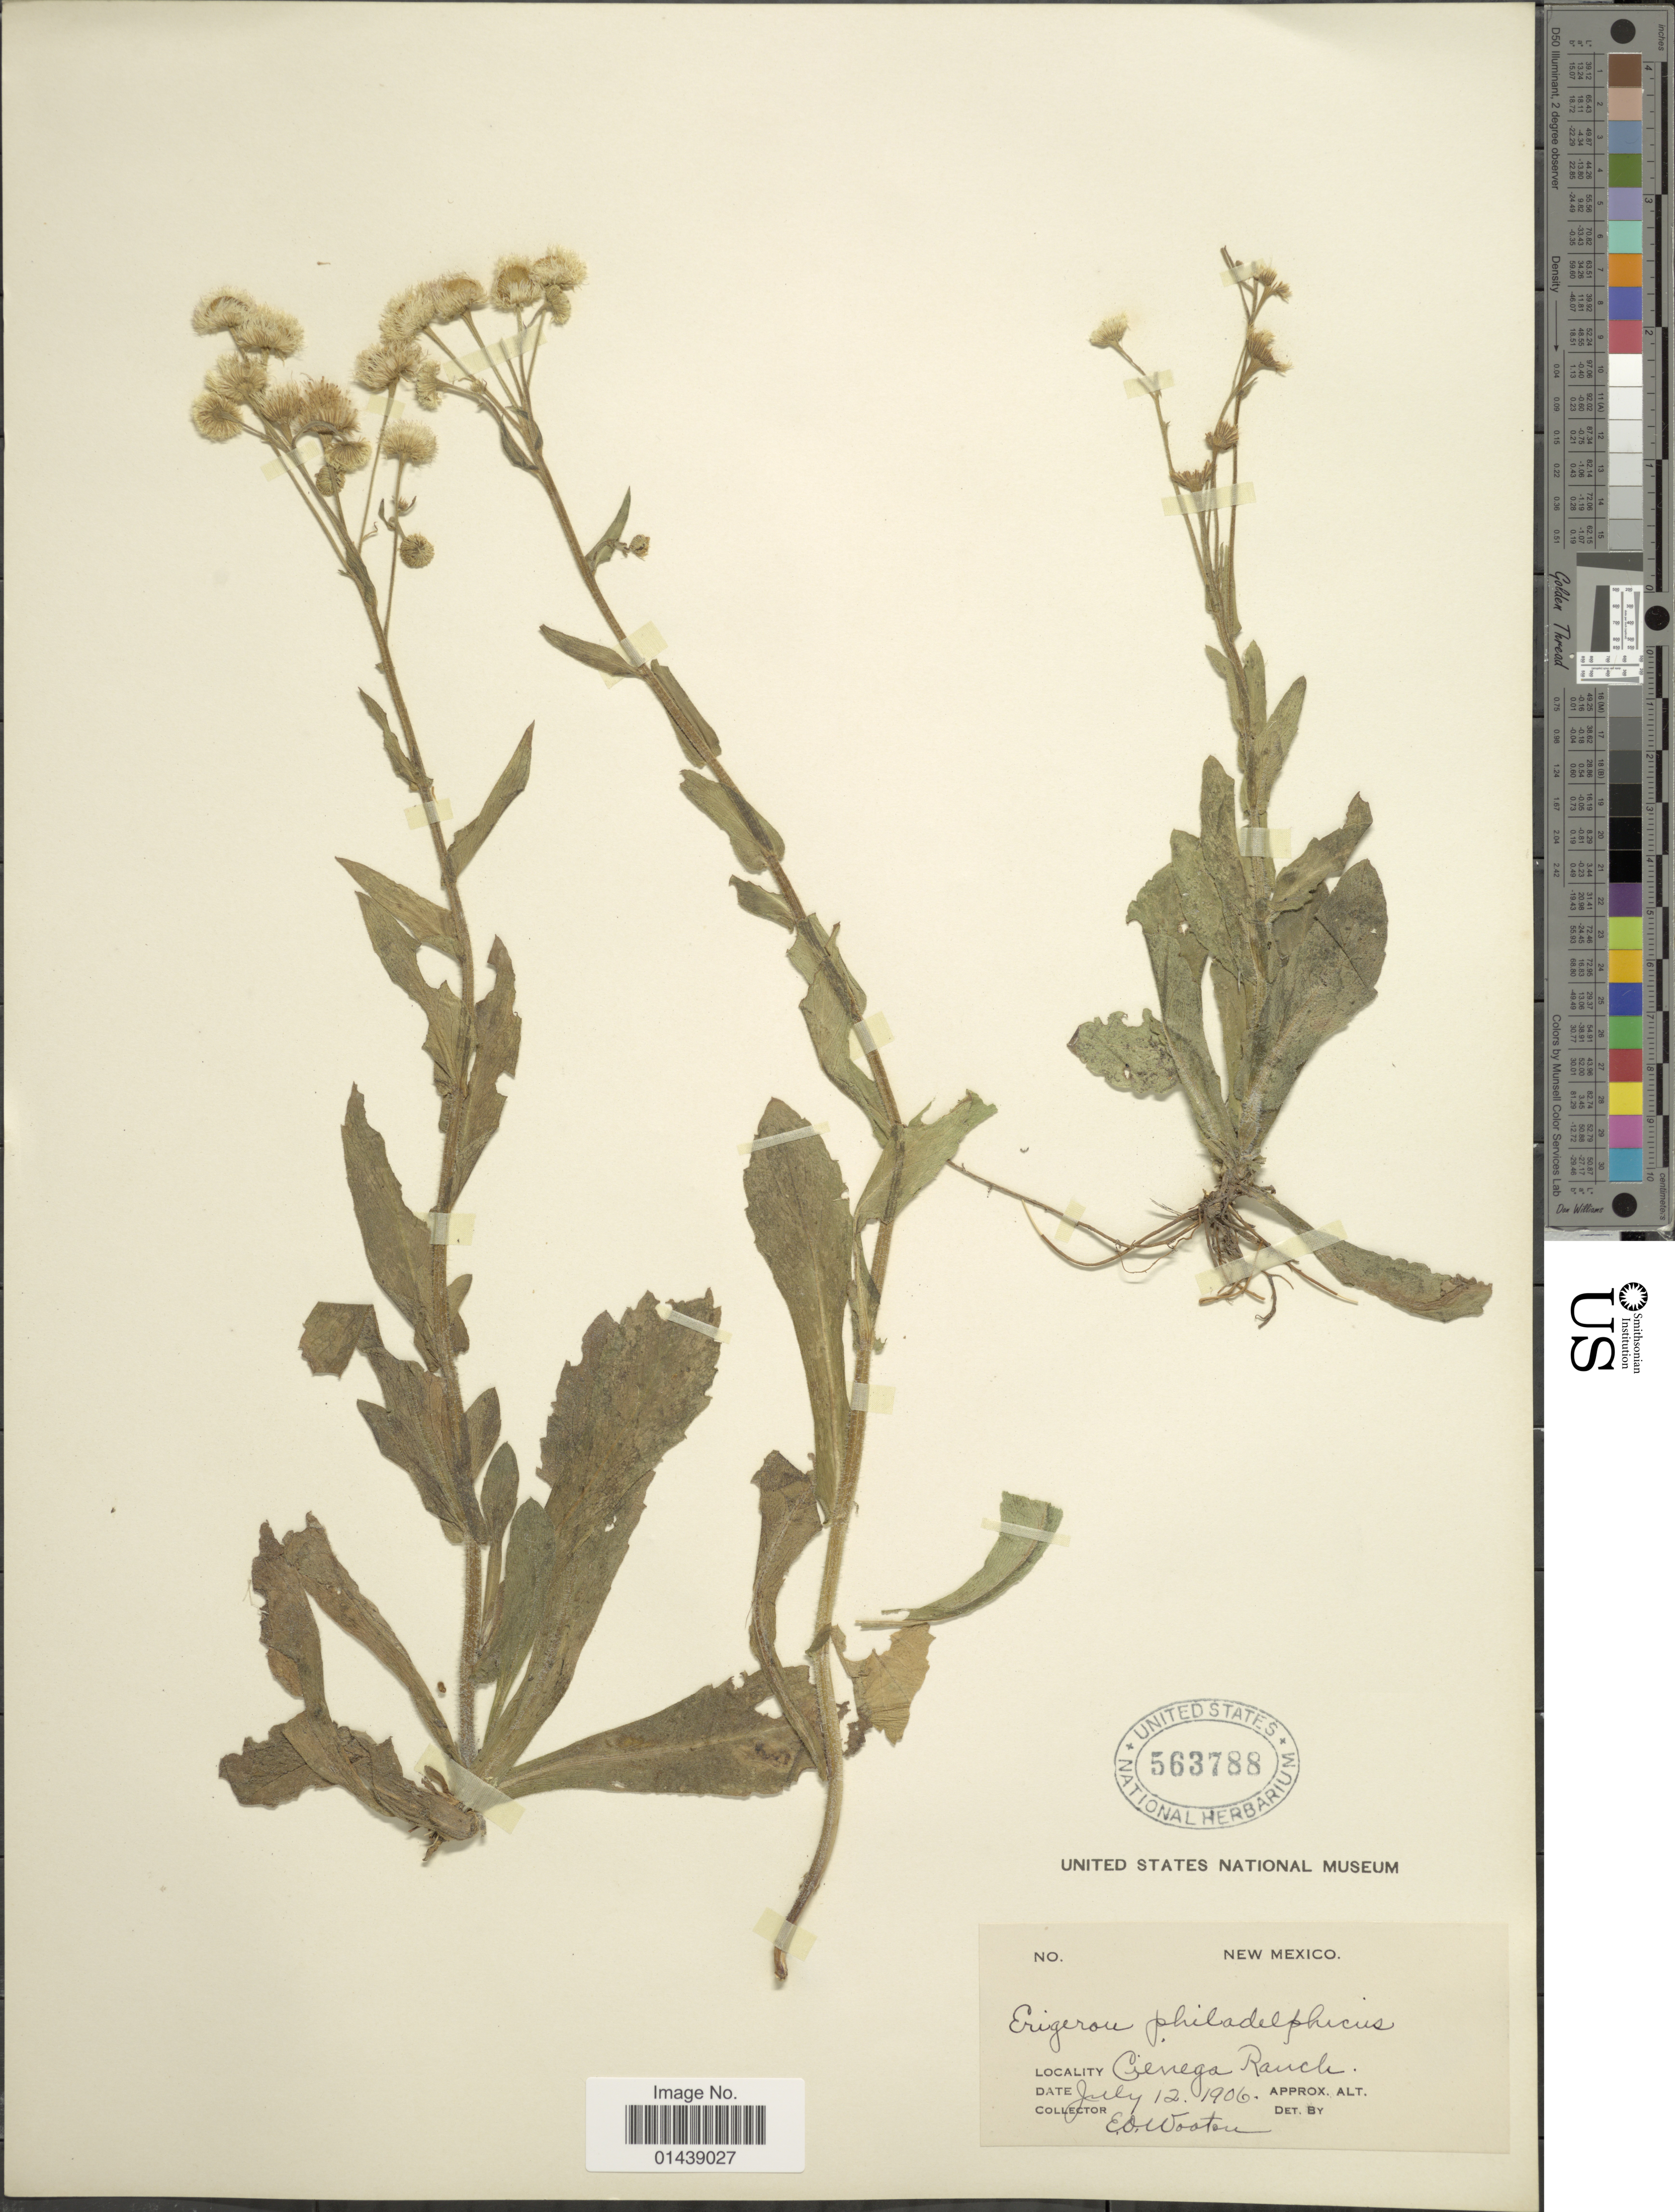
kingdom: Plantae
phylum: Tracheophyta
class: Magnoliopsida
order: Asterales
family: Asteraceae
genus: Erigeron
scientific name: Erigeron philadelphicus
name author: L.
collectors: E. O. Wooton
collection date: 1906-07-12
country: United States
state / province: New Mexico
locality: Cienega Ranch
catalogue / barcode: US 563788